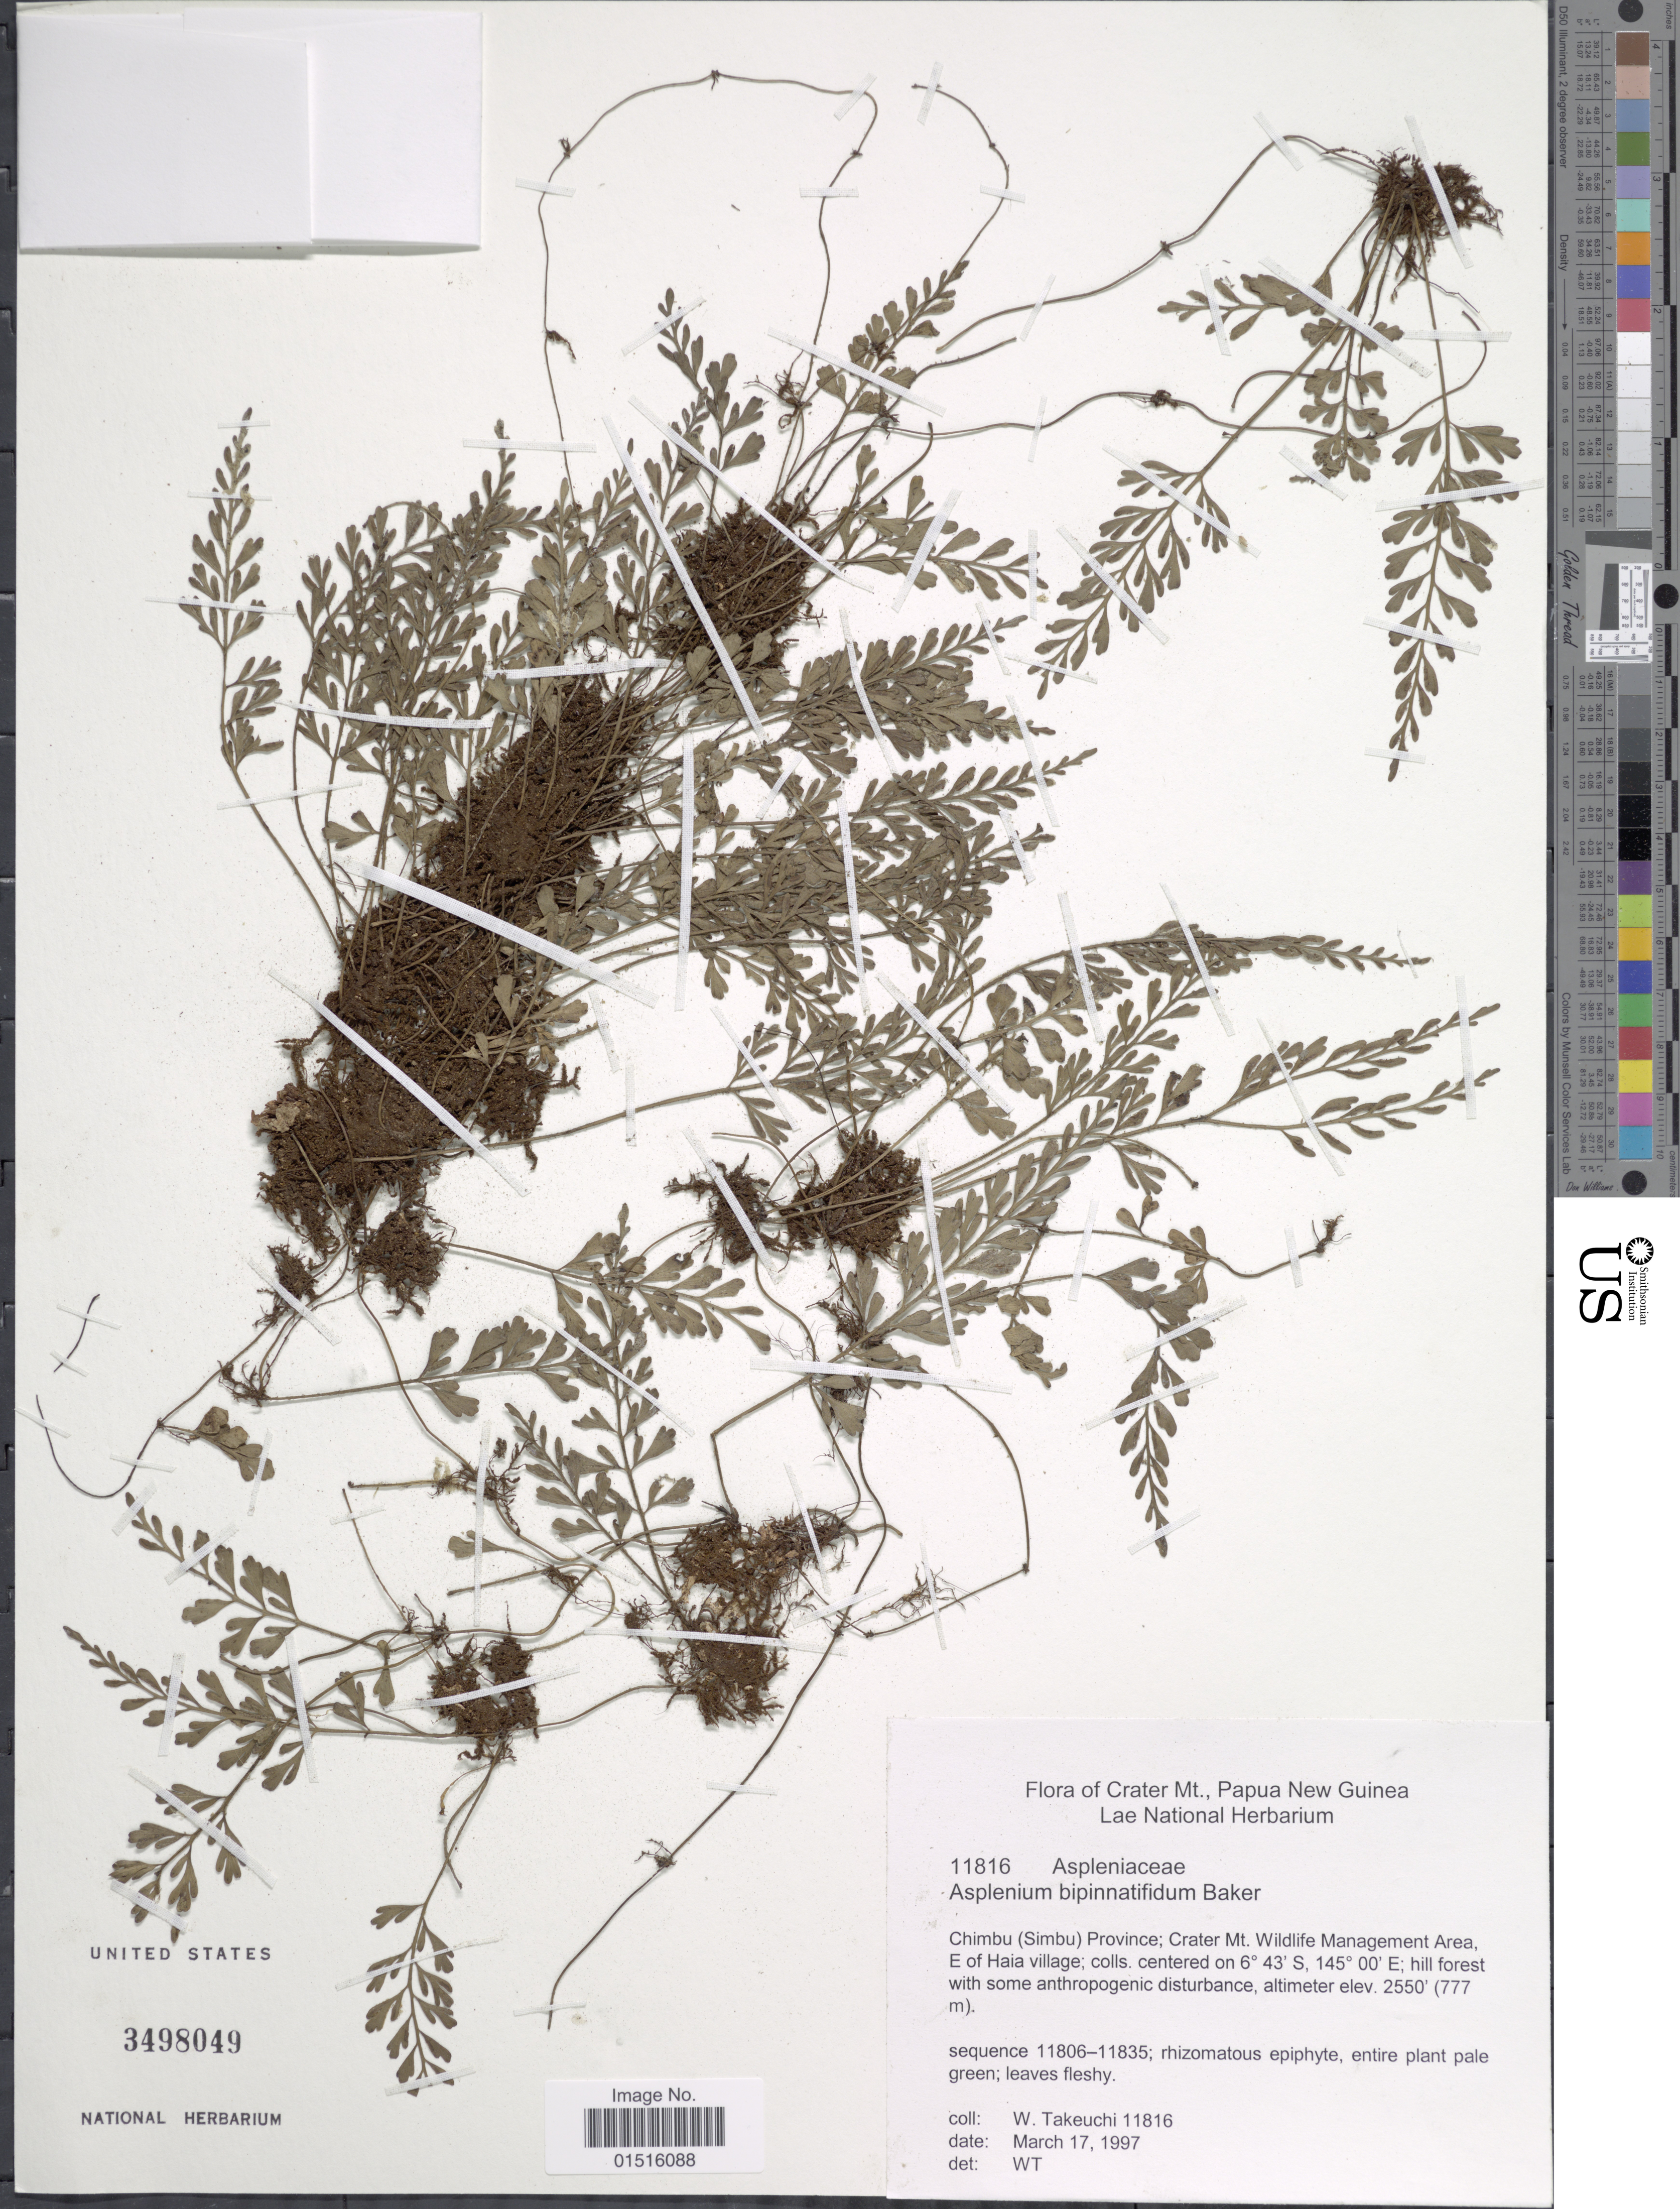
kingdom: Plantae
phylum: Tracheophyta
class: Polypodiopsida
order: Polypodiales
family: Aspleniaceae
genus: Asplenium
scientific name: Asplenium bipinnatifidum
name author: Baker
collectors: W. Takeuchi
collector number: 11816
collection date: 1997-03-17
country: Papua New Guinea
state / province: Chimbu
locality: Flora of Crater Mt., Papua New Guinea, Chimbu (Simbu) Province; Crater Mt. Wildlife Management Area, e of Haia village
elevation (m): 777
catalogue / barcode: US 3498049